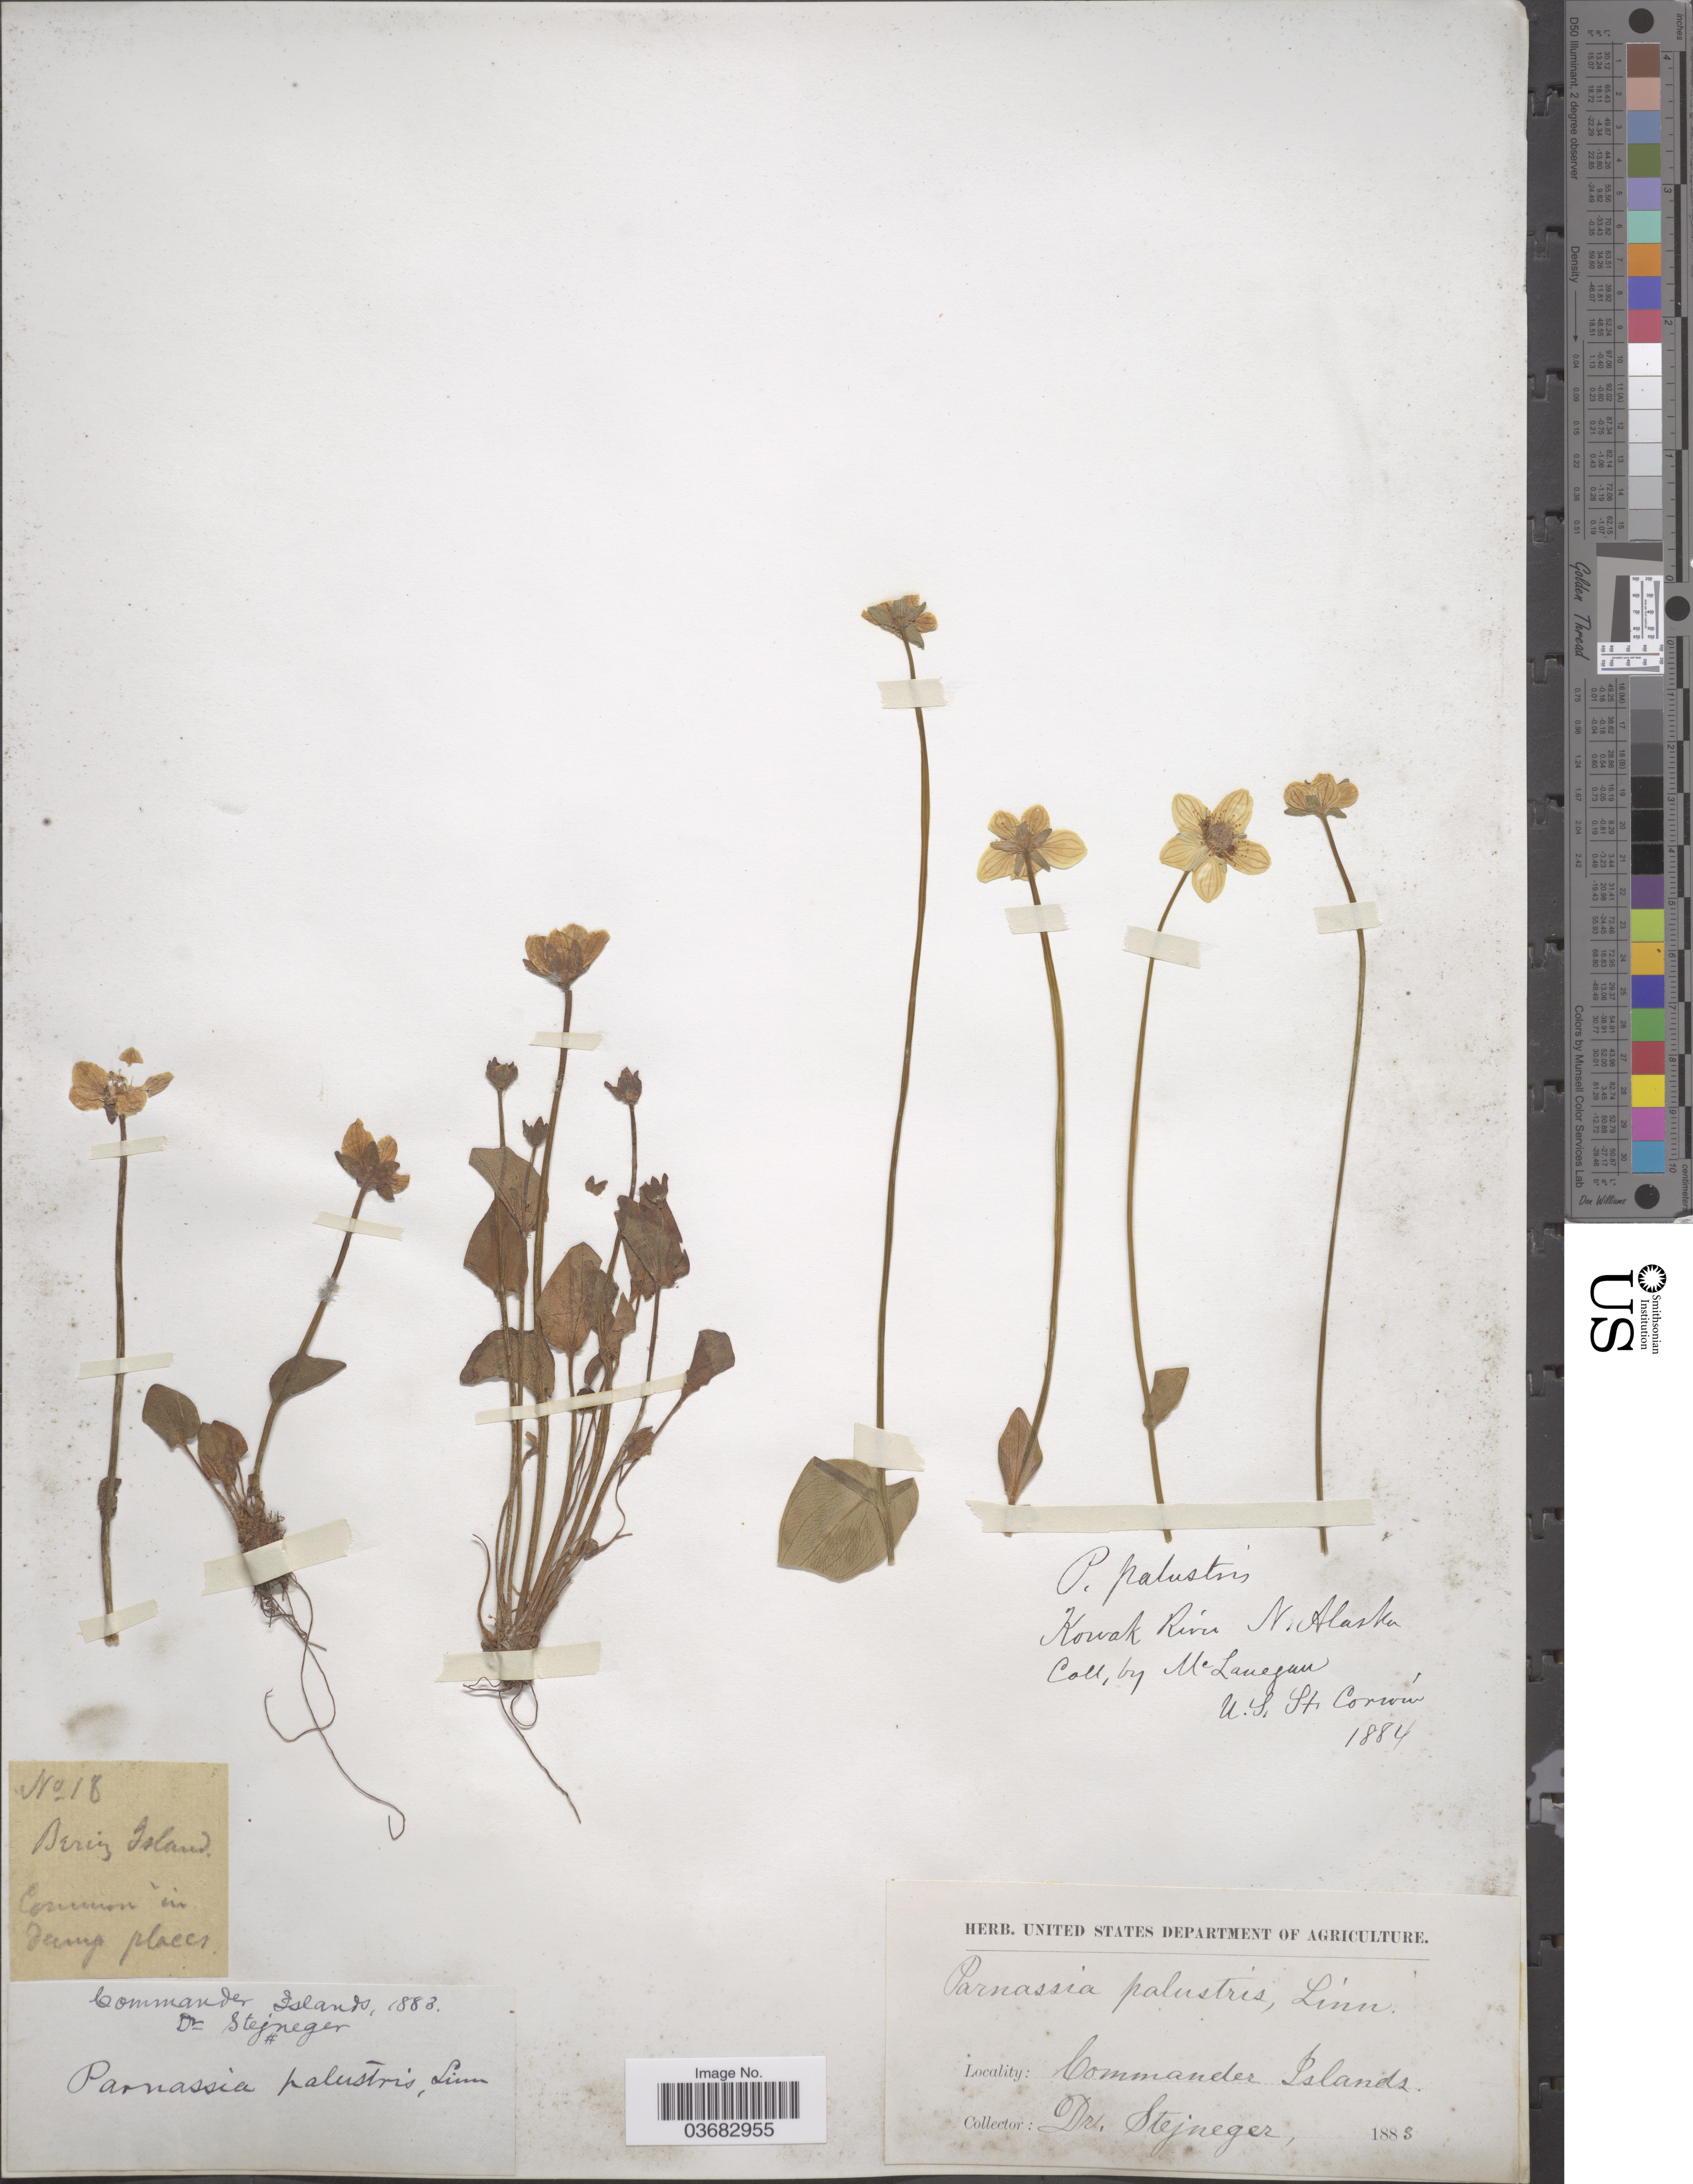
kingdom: Plantae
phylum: Tracheophyta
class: Magnoliopsida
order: Celastrales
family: Parnassiaceae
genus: Parnassia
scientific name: Parnassia palustris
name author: L.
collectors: McLanegan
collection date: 1884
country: United States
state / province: Alaska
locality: Kowak River. N. Alaska.